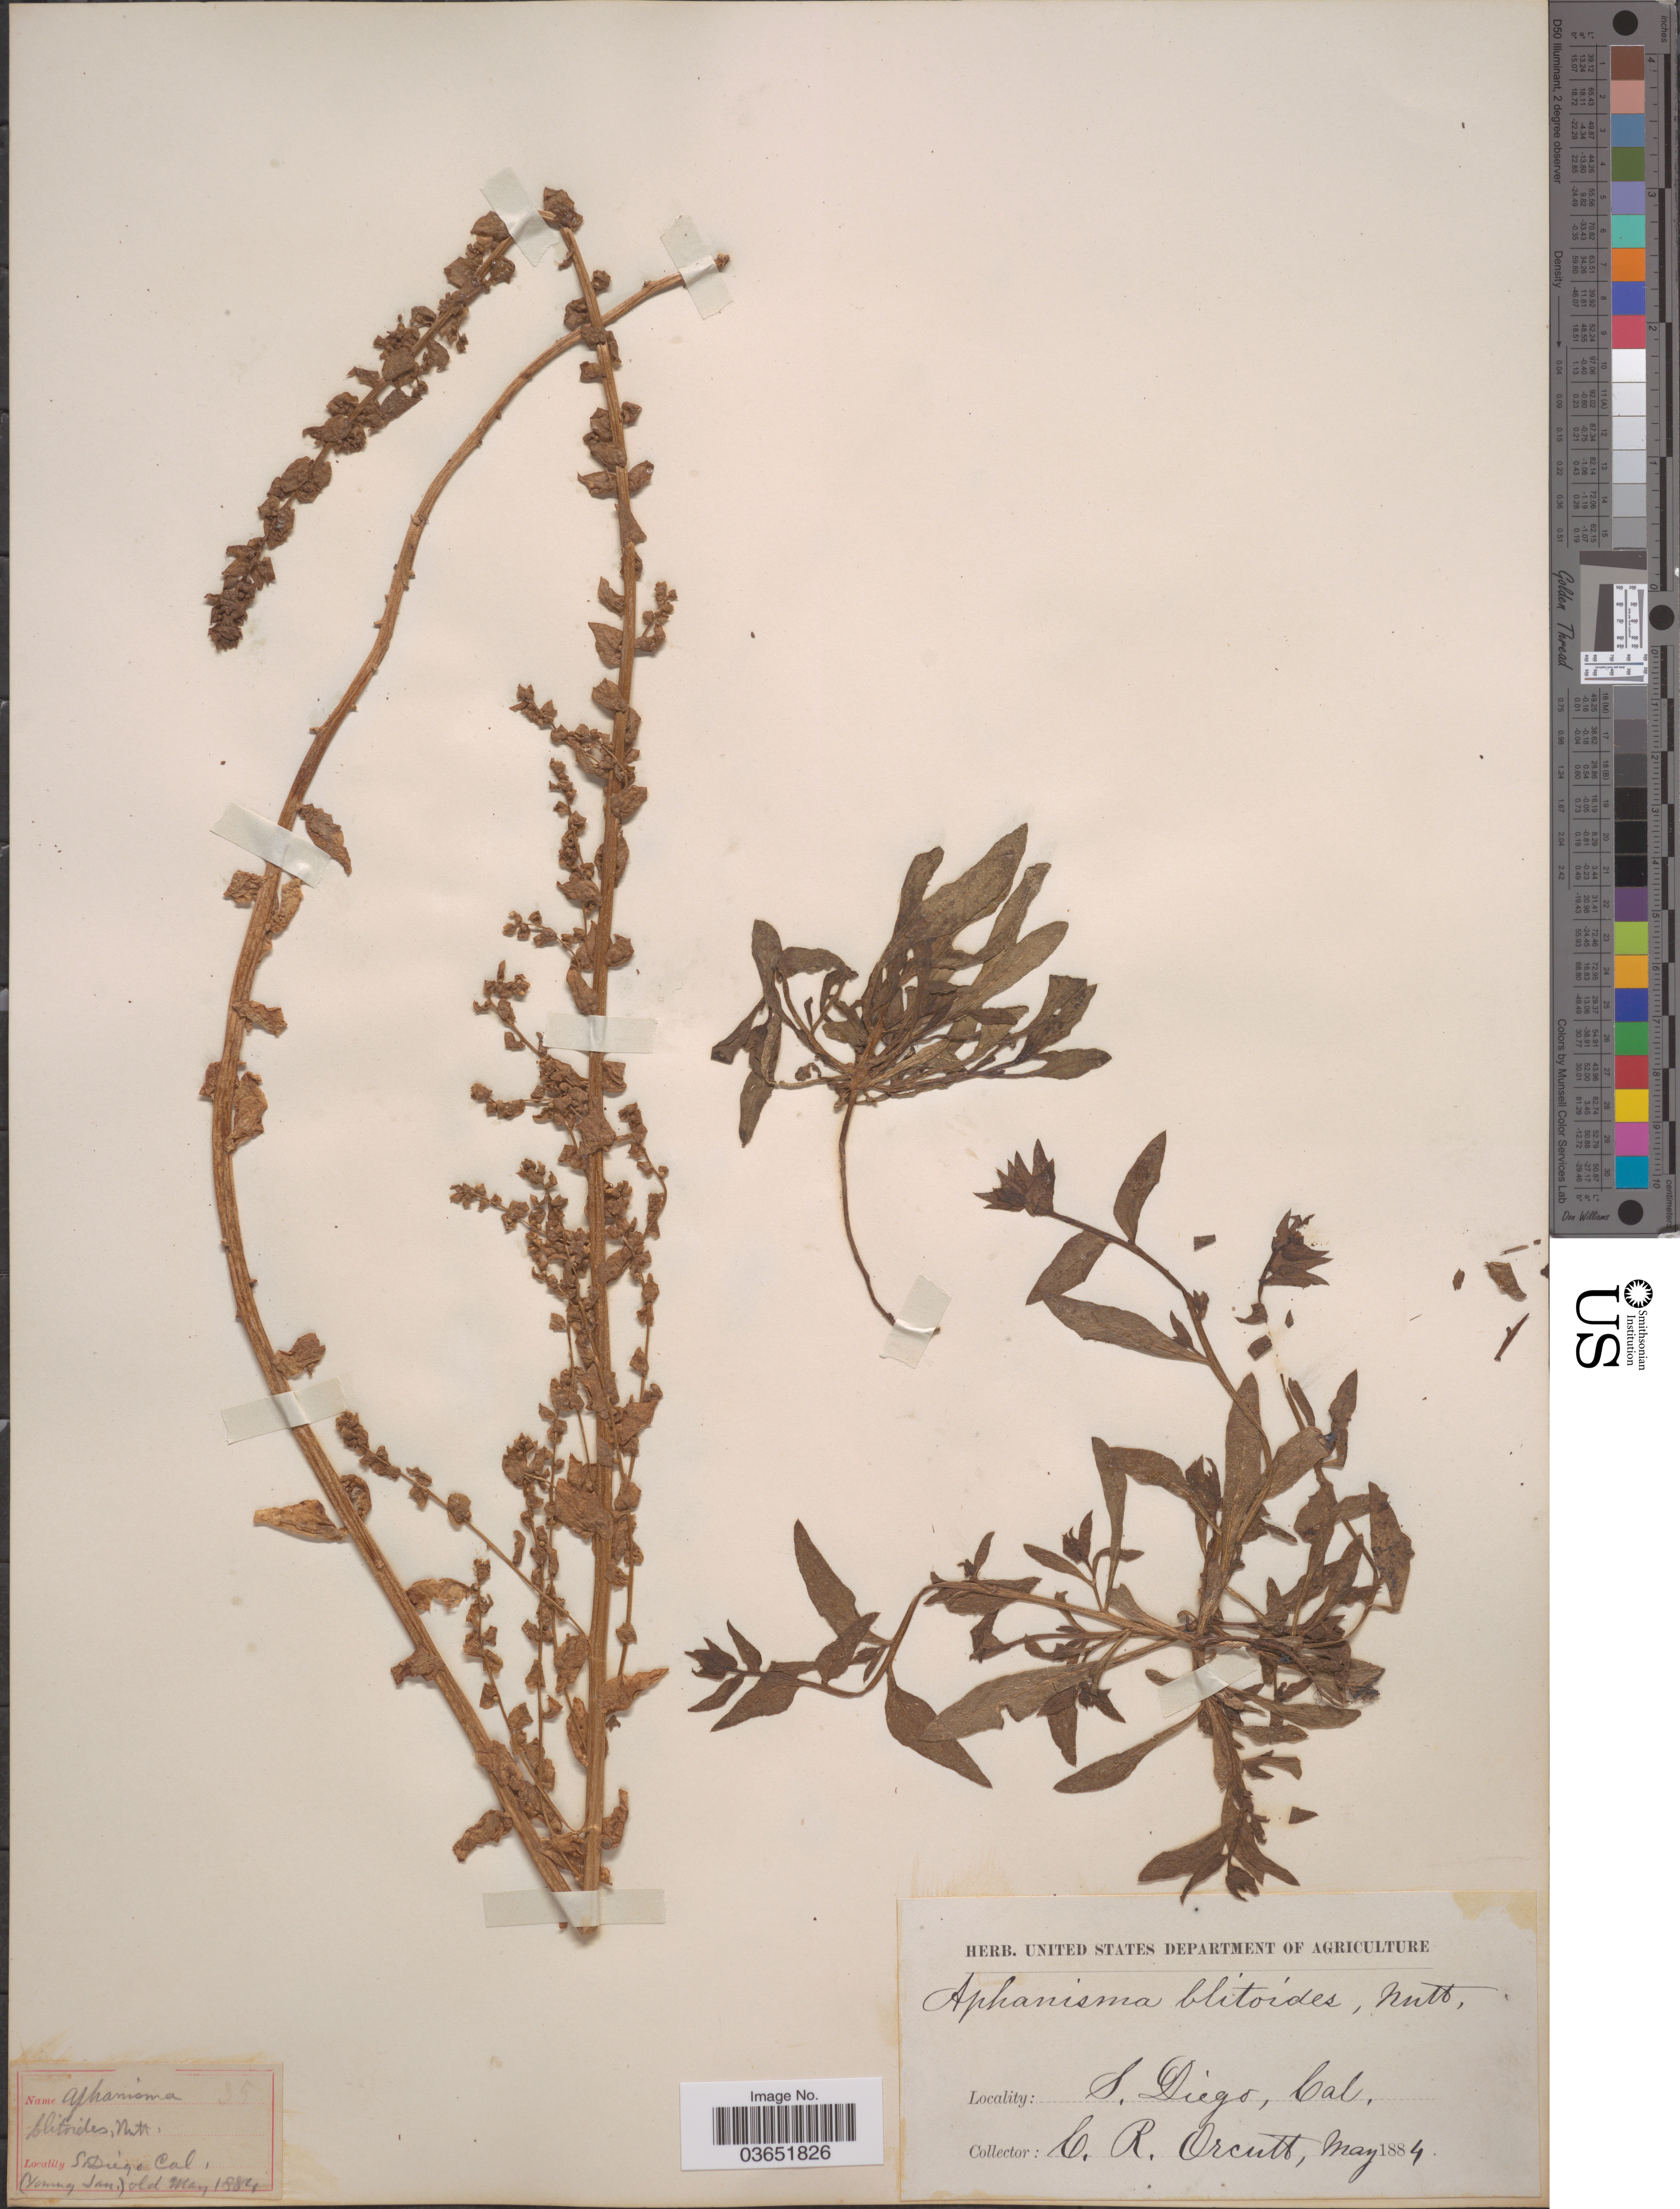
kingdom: Plantae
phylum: Tracheophyta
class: Magnoliopsida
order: Caryophyllales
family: Amaranthaceae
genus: Aphanisma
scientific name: Aphanisma blitoides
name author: Nutt. ex Moq.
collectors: C. R. Orcutt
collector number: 35*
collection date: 1884-05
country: United States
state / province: California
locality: S. Diego.